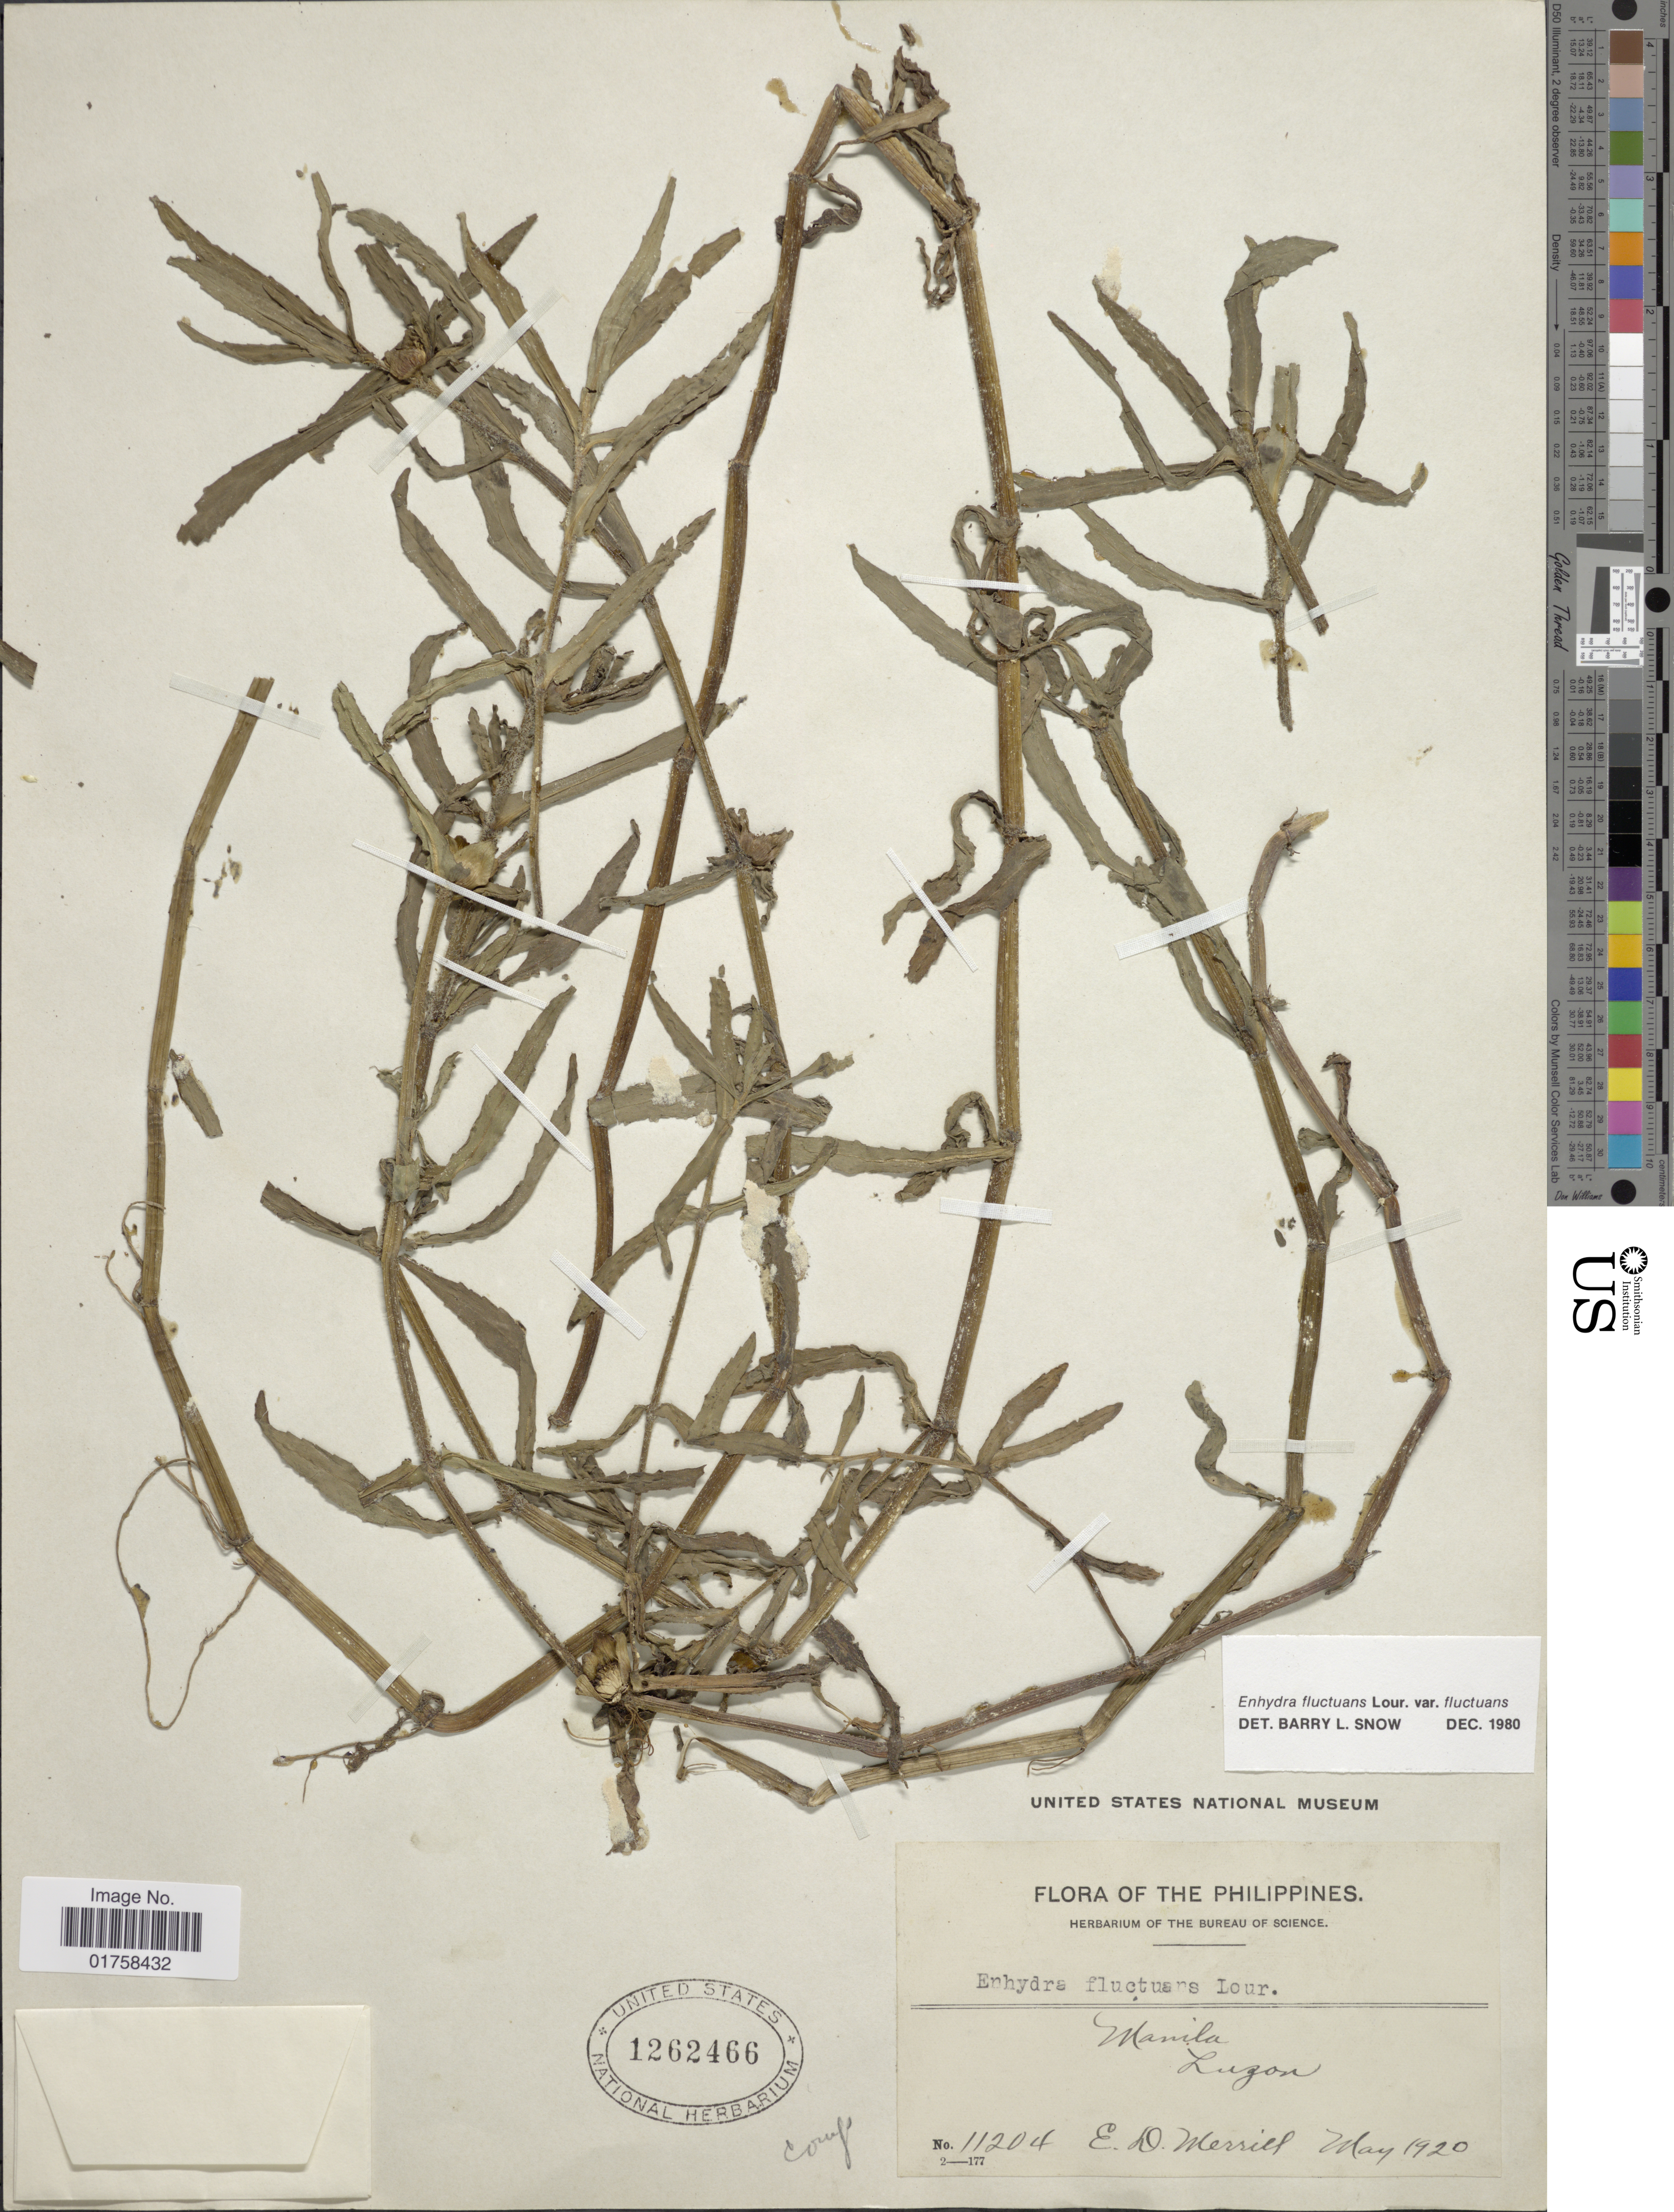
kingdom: Plantae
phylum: Tracheophyta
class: Magnoliopsida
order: Asterales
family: Asteraceae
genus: Enhydra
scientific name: Enhydra fluctuans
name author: Lour.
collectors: E. D. Merrill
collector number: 11204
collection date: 1920-05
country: Philippines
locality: The Philippines. Manila Luzon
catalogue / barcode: US 1262466